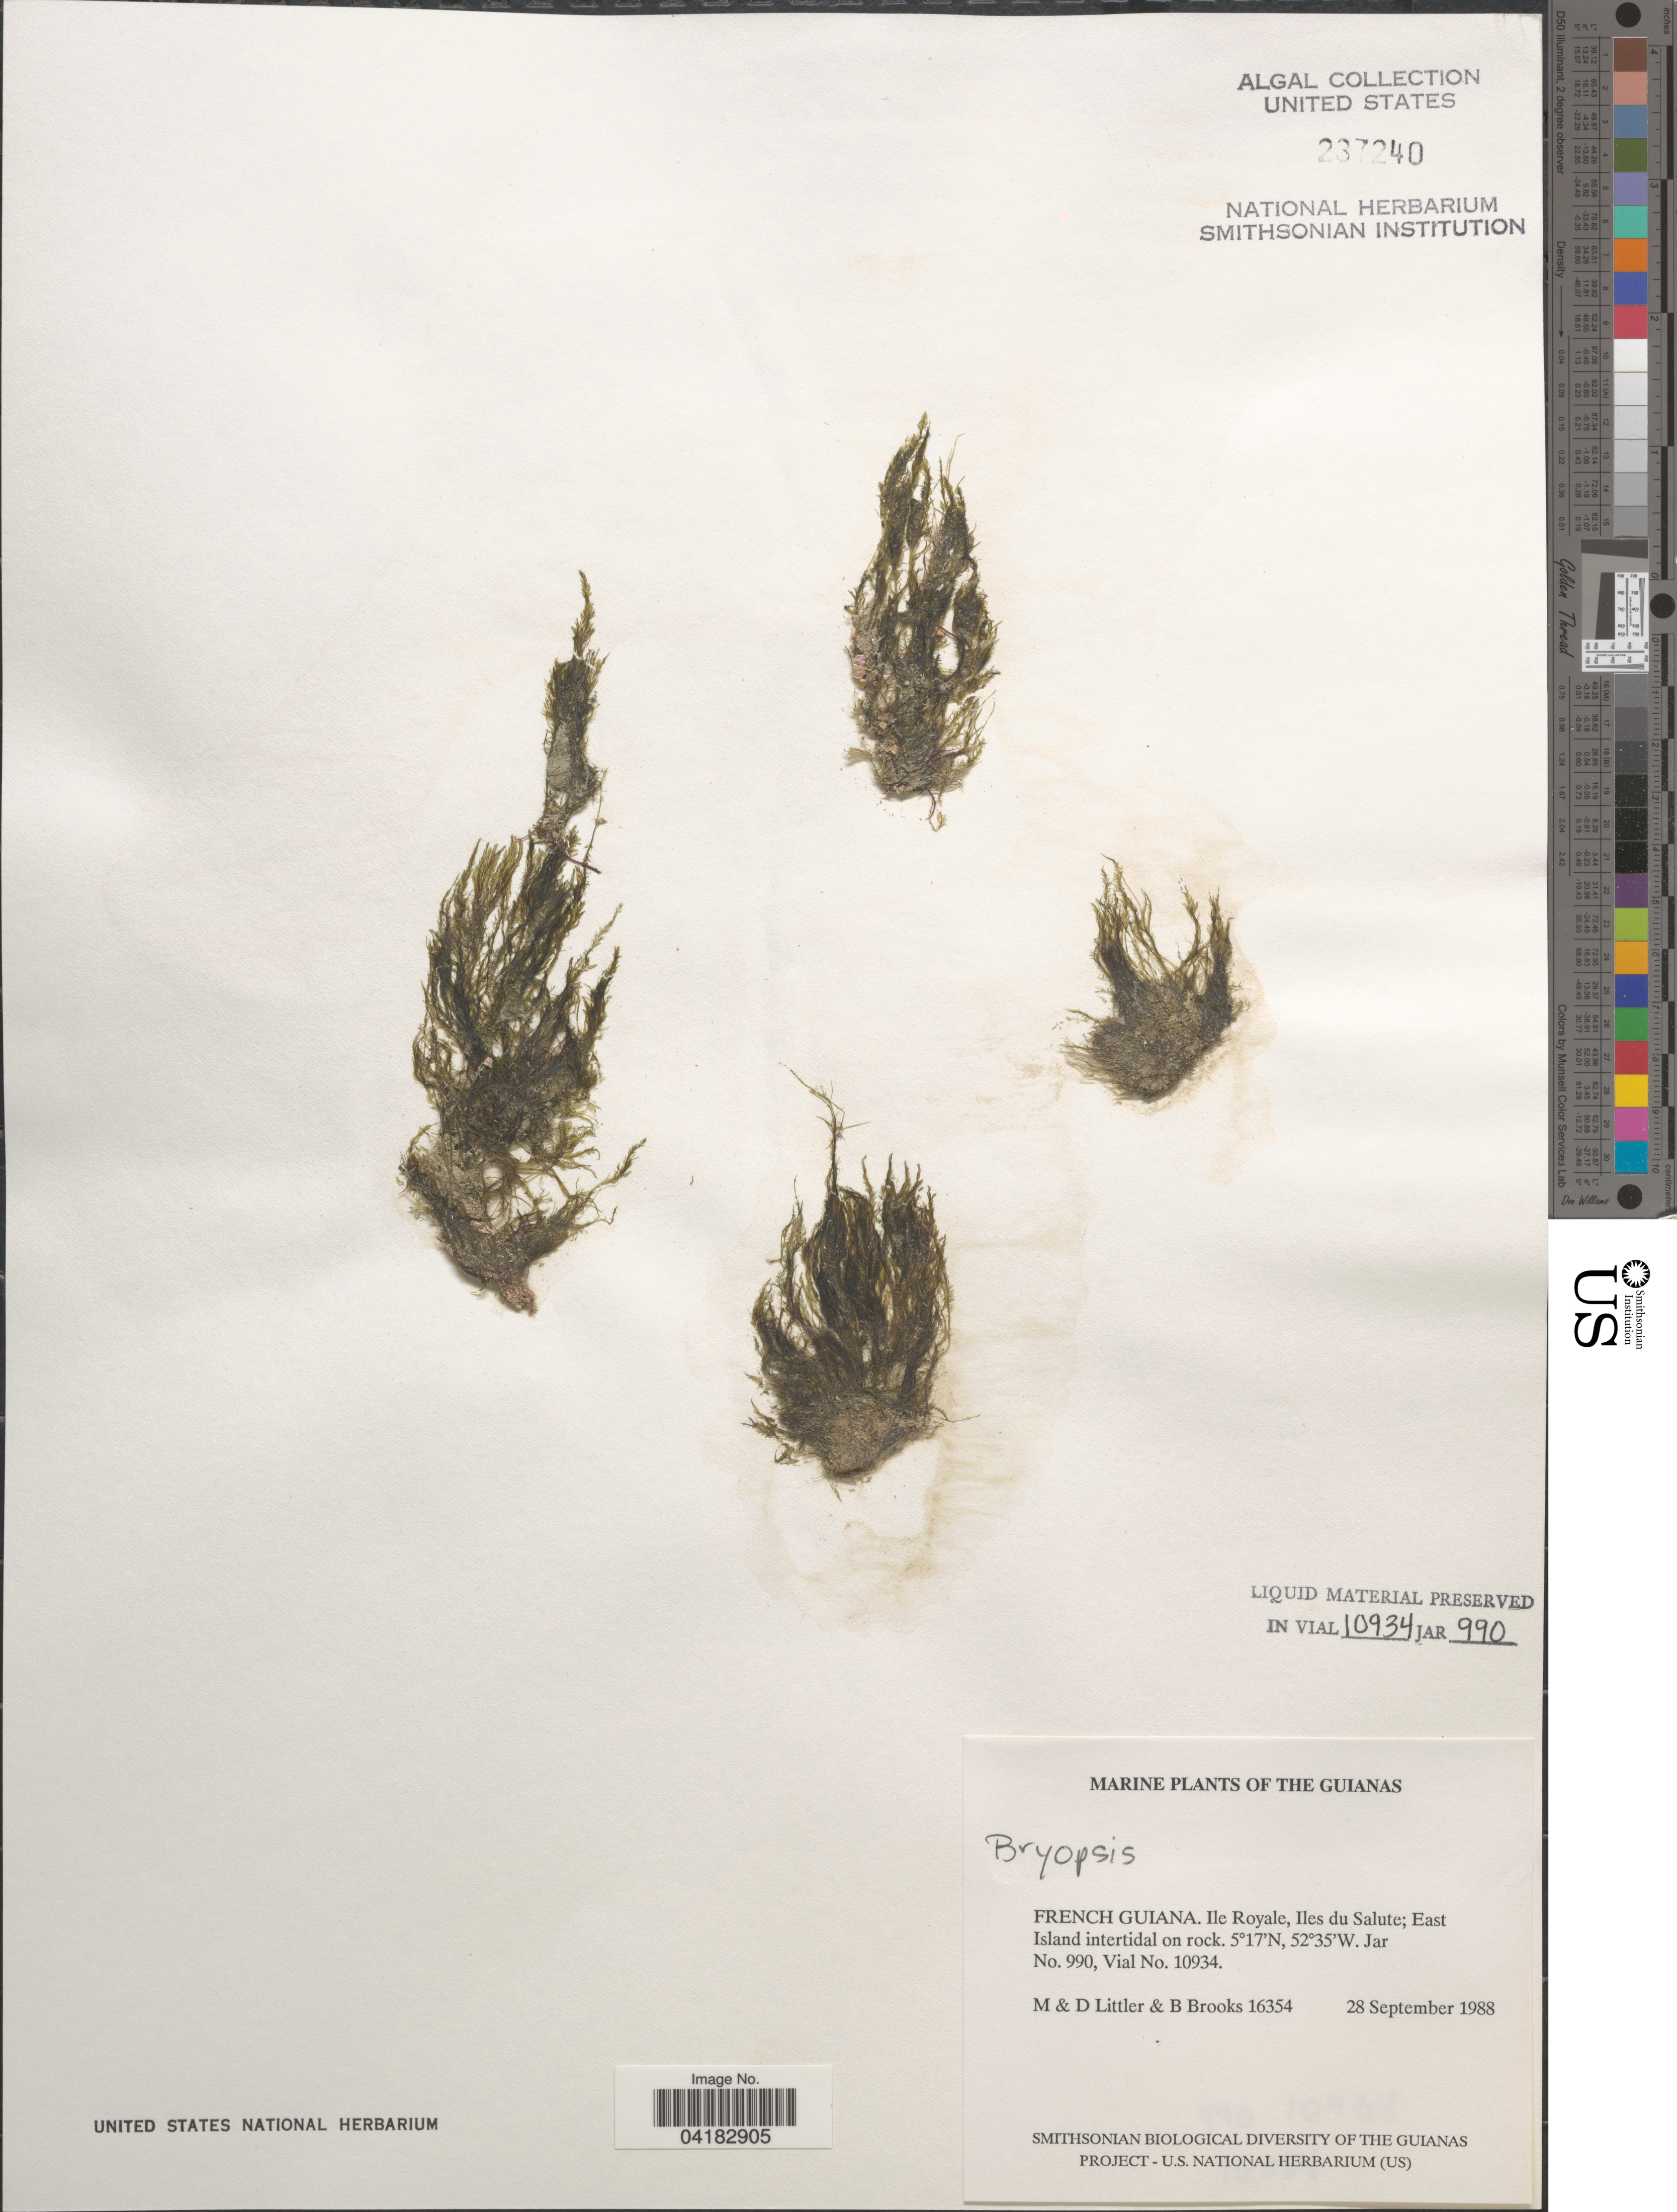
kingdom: Plantae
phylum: Chlorophyta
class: Ulvophyceae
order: Bryopsidales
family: Bryopsidaceae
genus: Bryopsis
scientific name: Bryopsis sp.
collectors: M. Littler, D. S. Littler & B. Brooks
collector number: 16354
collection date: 1988-09-28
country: French Guiana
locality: Guianas. Ile Royale, Iles du Salute; East Island intertidal on rock.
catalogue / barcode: US 237240